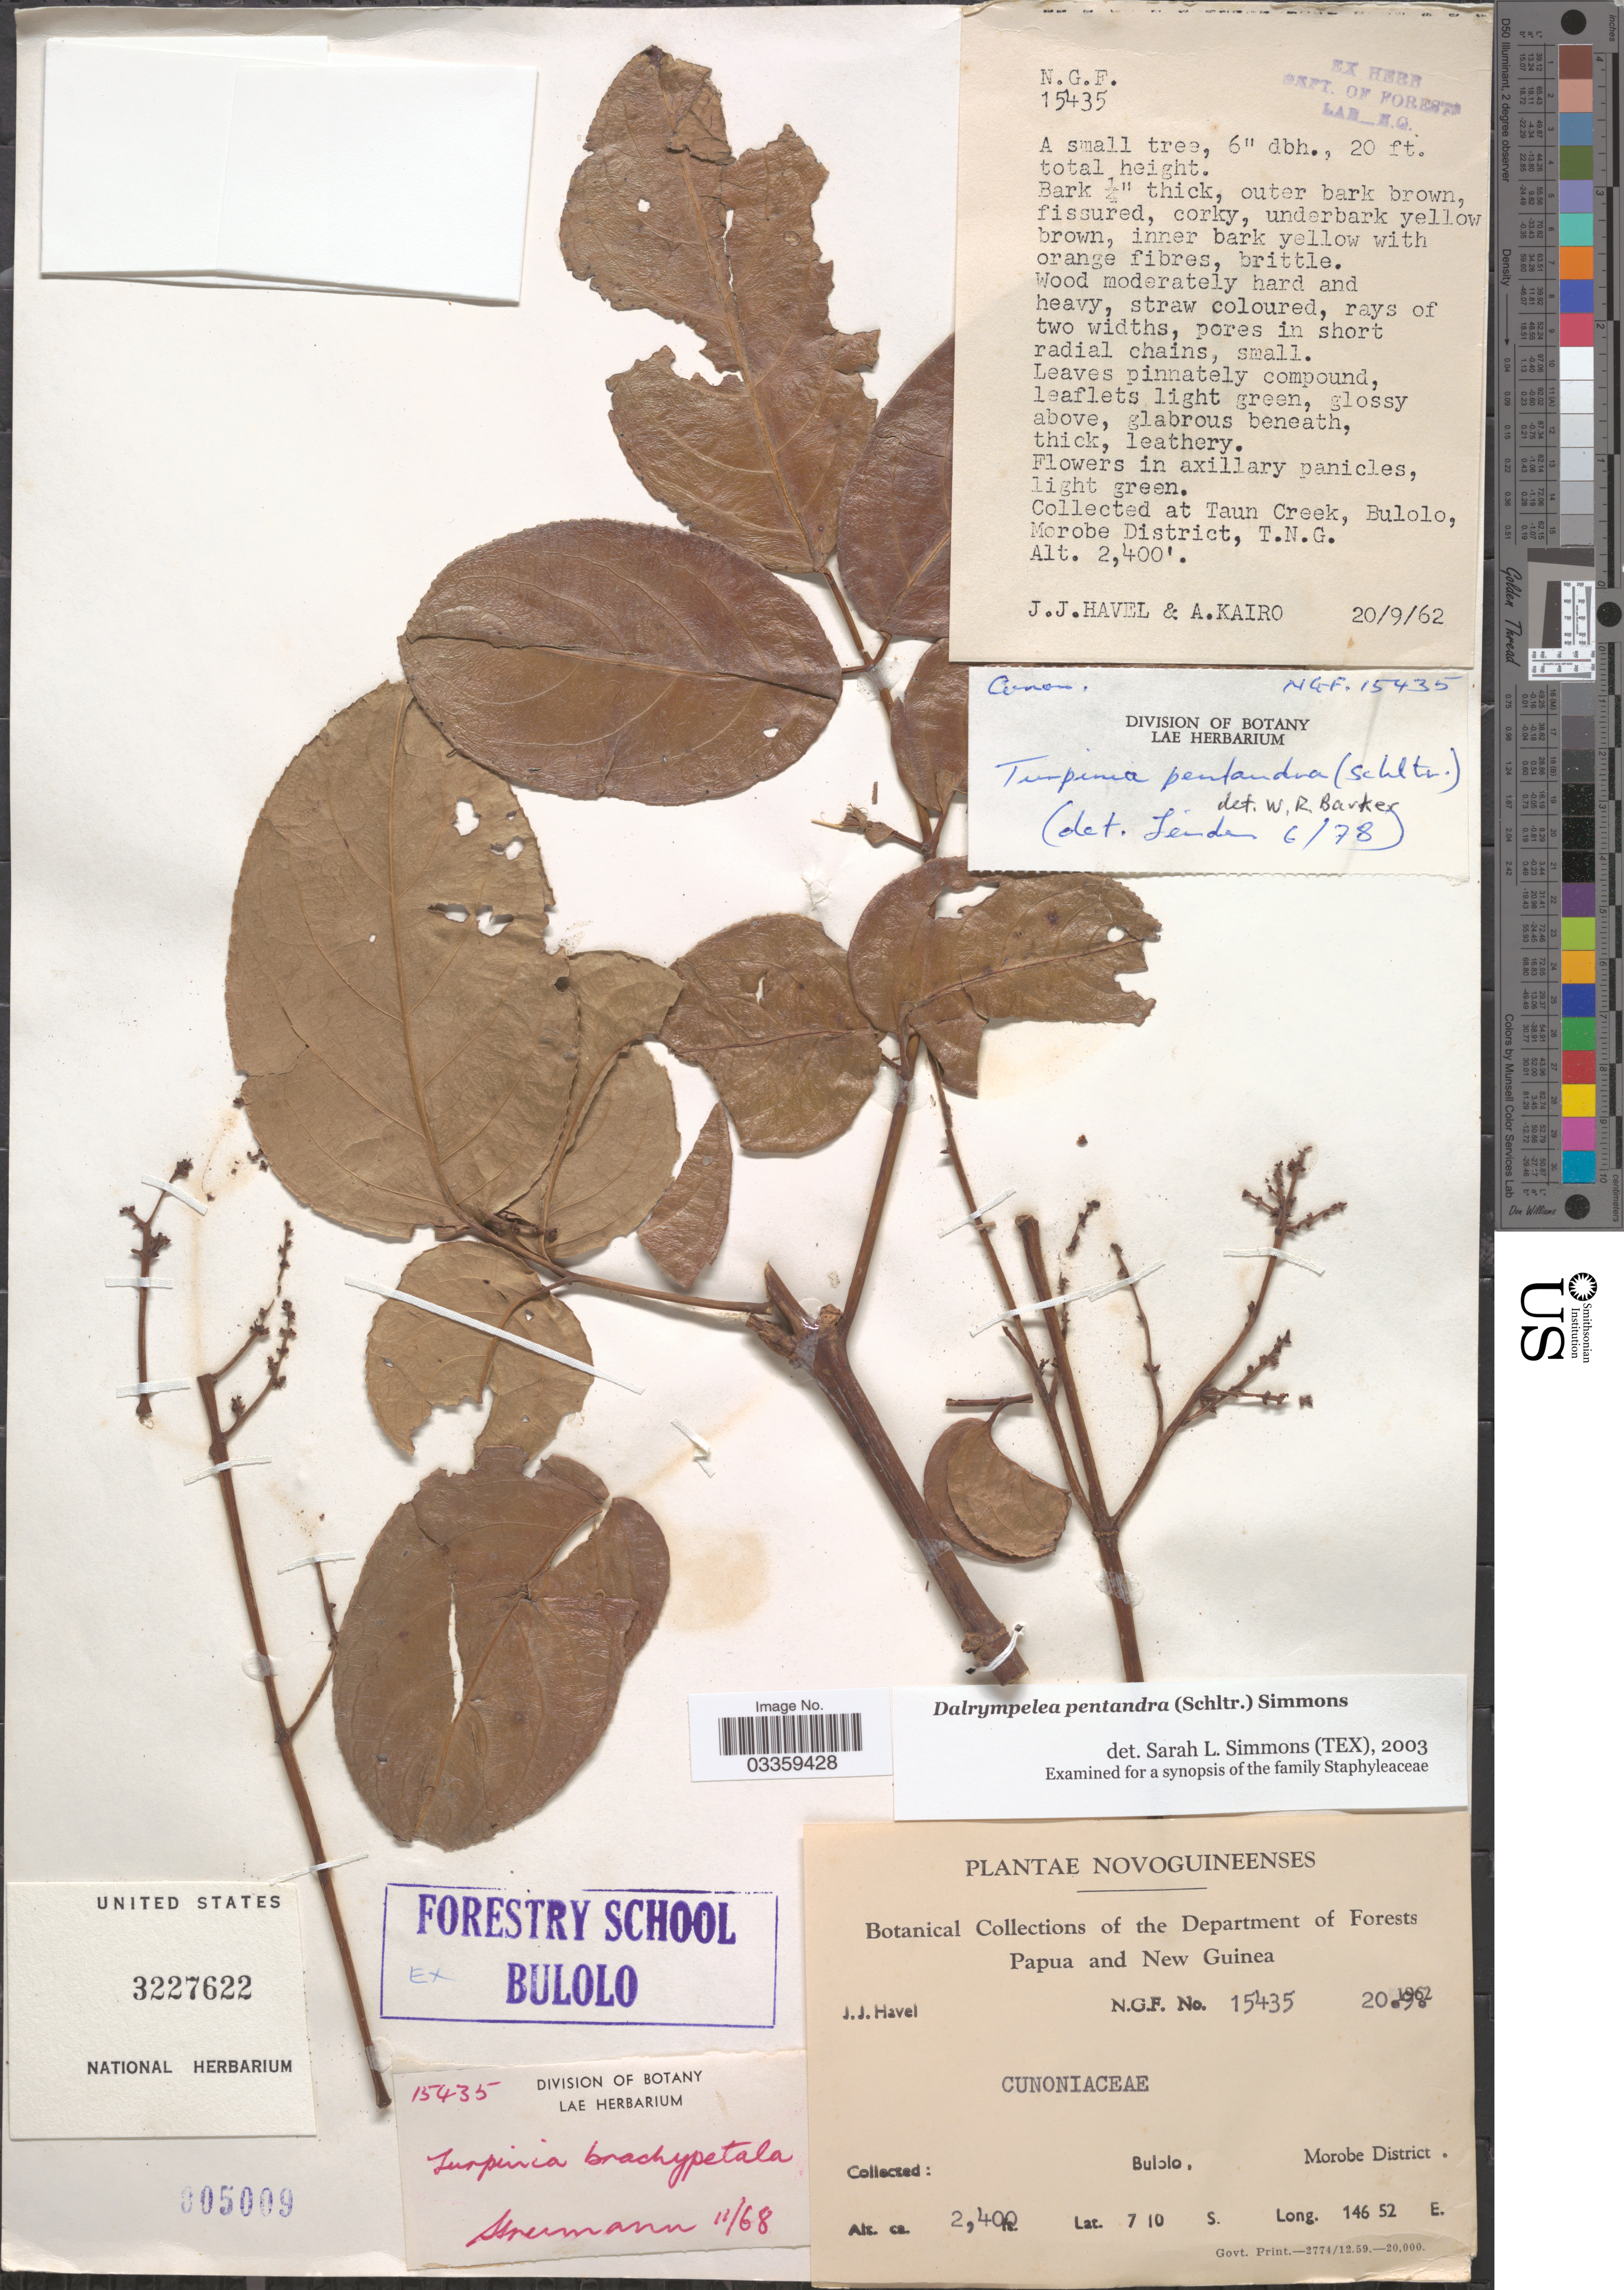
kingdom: Plantae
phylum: Tracheophyta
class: Magnoliopsida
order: Crossosomatales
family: Staphyleaceae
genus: Turpinia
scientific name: Turpinia pentandra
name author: (Schltr.) B.L. Linden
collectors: J. Havel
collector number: NGF 15435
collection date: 1962-09-20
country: Papua New Guinea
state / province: Morobe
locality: Novoguineenses. Bulolo, Morobe District.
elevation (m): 732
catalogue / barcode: US 3227622